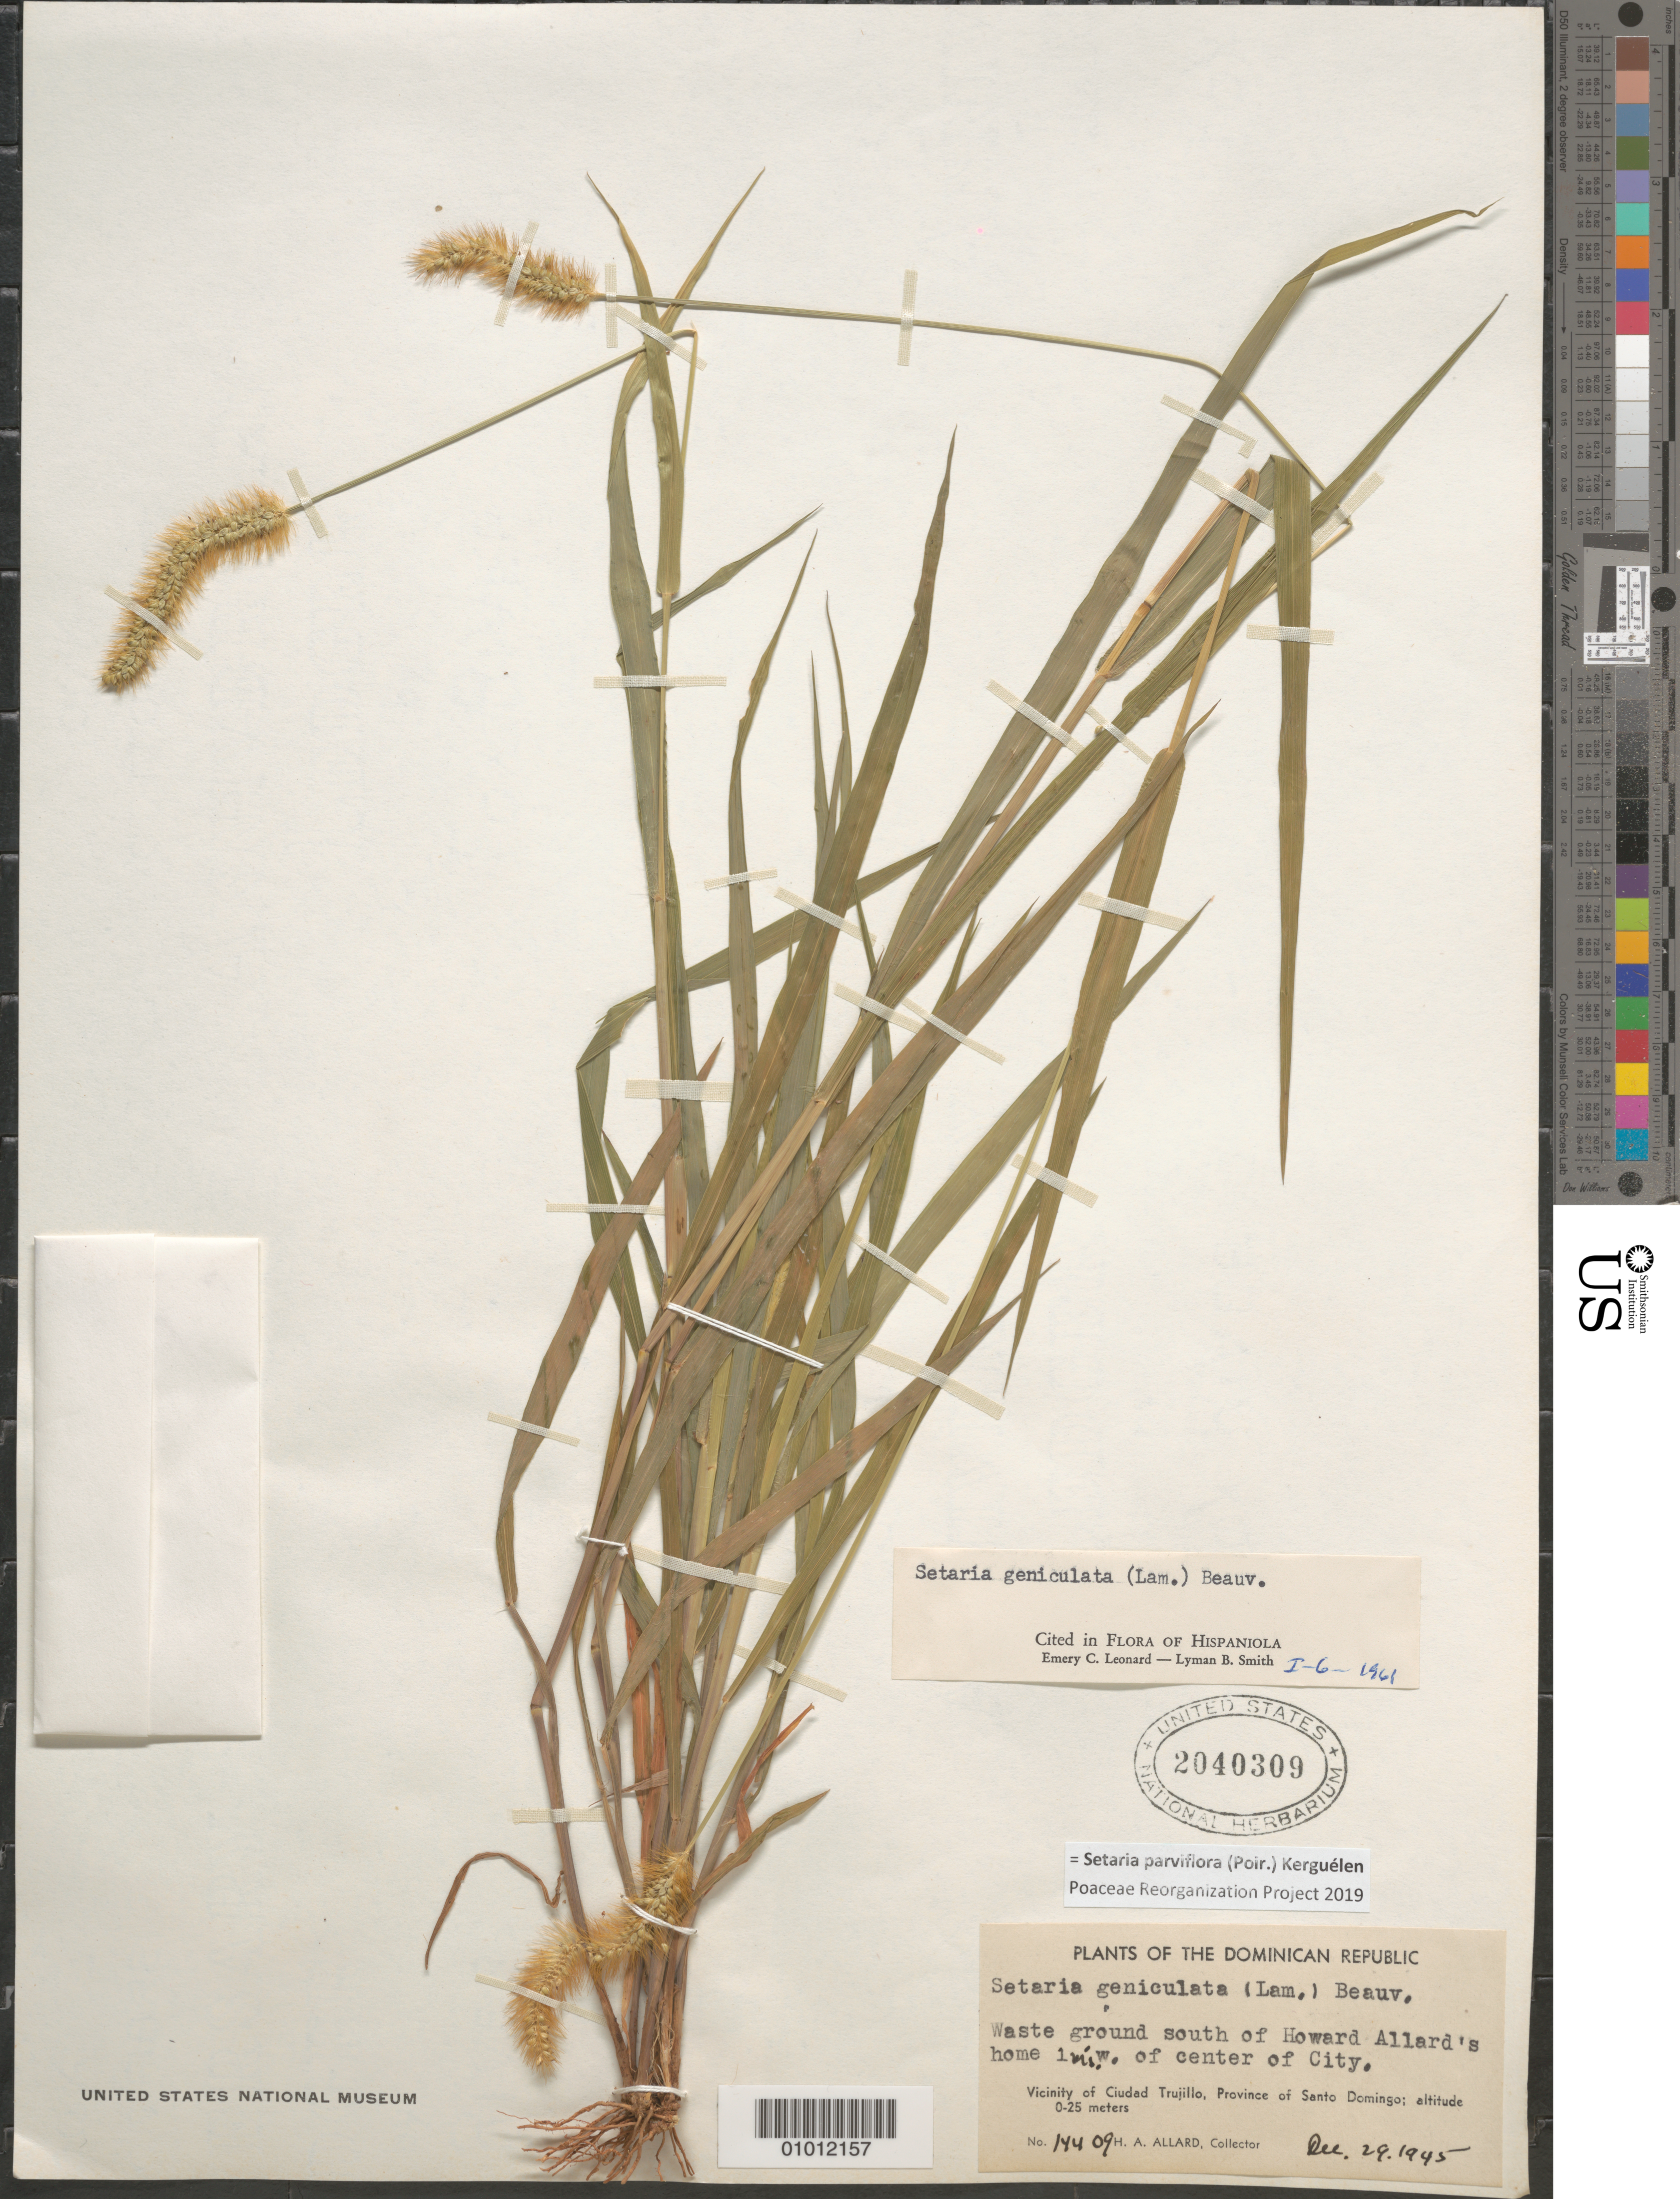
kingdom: Plantae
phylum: Tracheophyta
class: Liliopsida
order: Poales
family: Poaceae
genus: Setaria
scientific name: Setaria parviflora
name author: (Poir.) Kerguélen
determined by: Poaceae Reorganization Project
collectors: H. A. Allard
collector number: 14409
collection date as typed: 29 Dec 1945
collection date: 1945-12-29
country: Dominican Republic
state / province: La Vega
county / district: Santo Domingo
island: Hispaniola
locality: Vicinity of Ciudad Trujillo, Province of Santo Domingo, S of Howard Allard's home, 1 mile W of center of city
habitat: waste ground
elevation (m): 0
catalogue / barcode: US 2040309